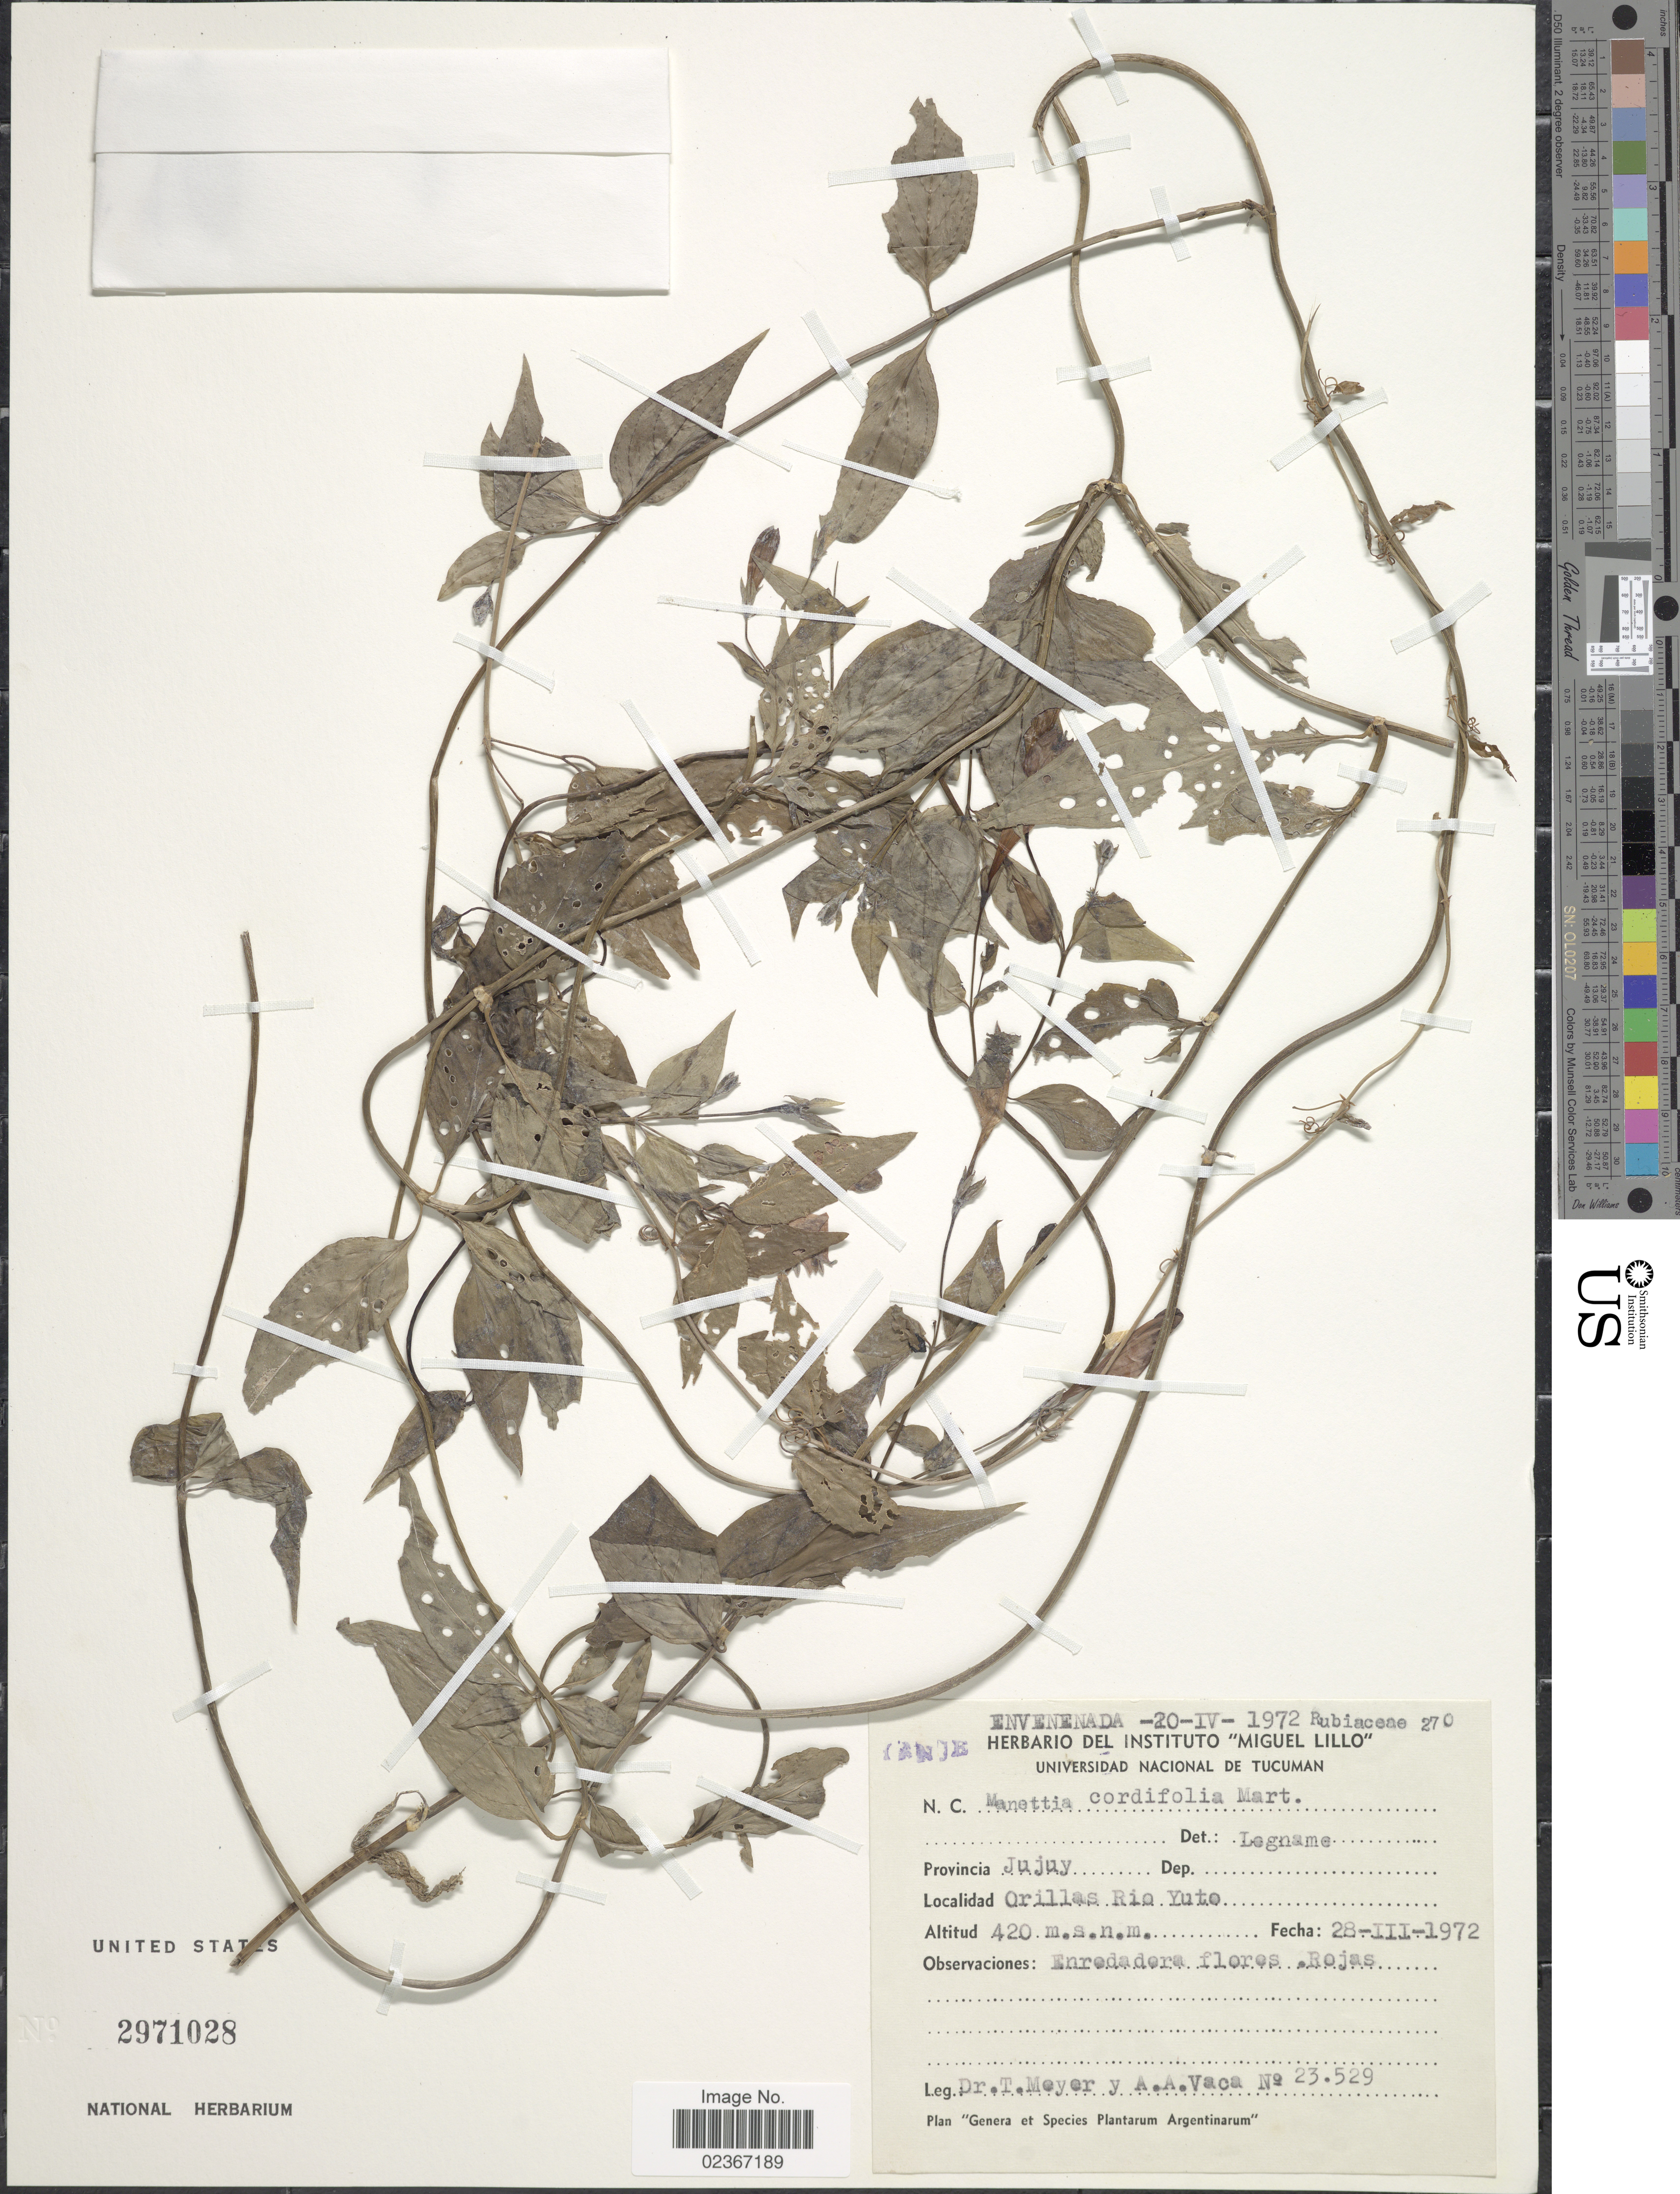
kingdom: Plantae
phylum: Tracheophyta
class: Magnoliopsida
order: Gentianales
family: Rubiaceae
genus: Manettia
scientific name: Manettia cordifolia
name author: Mart.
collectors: T. Meyer & A. Vaca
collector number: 23529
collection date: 1972-03-28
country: Argentina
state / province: Jujuy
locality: Provincia Jujuy, Orillas Rio Yuto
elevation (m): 420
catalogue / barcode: US 2971028